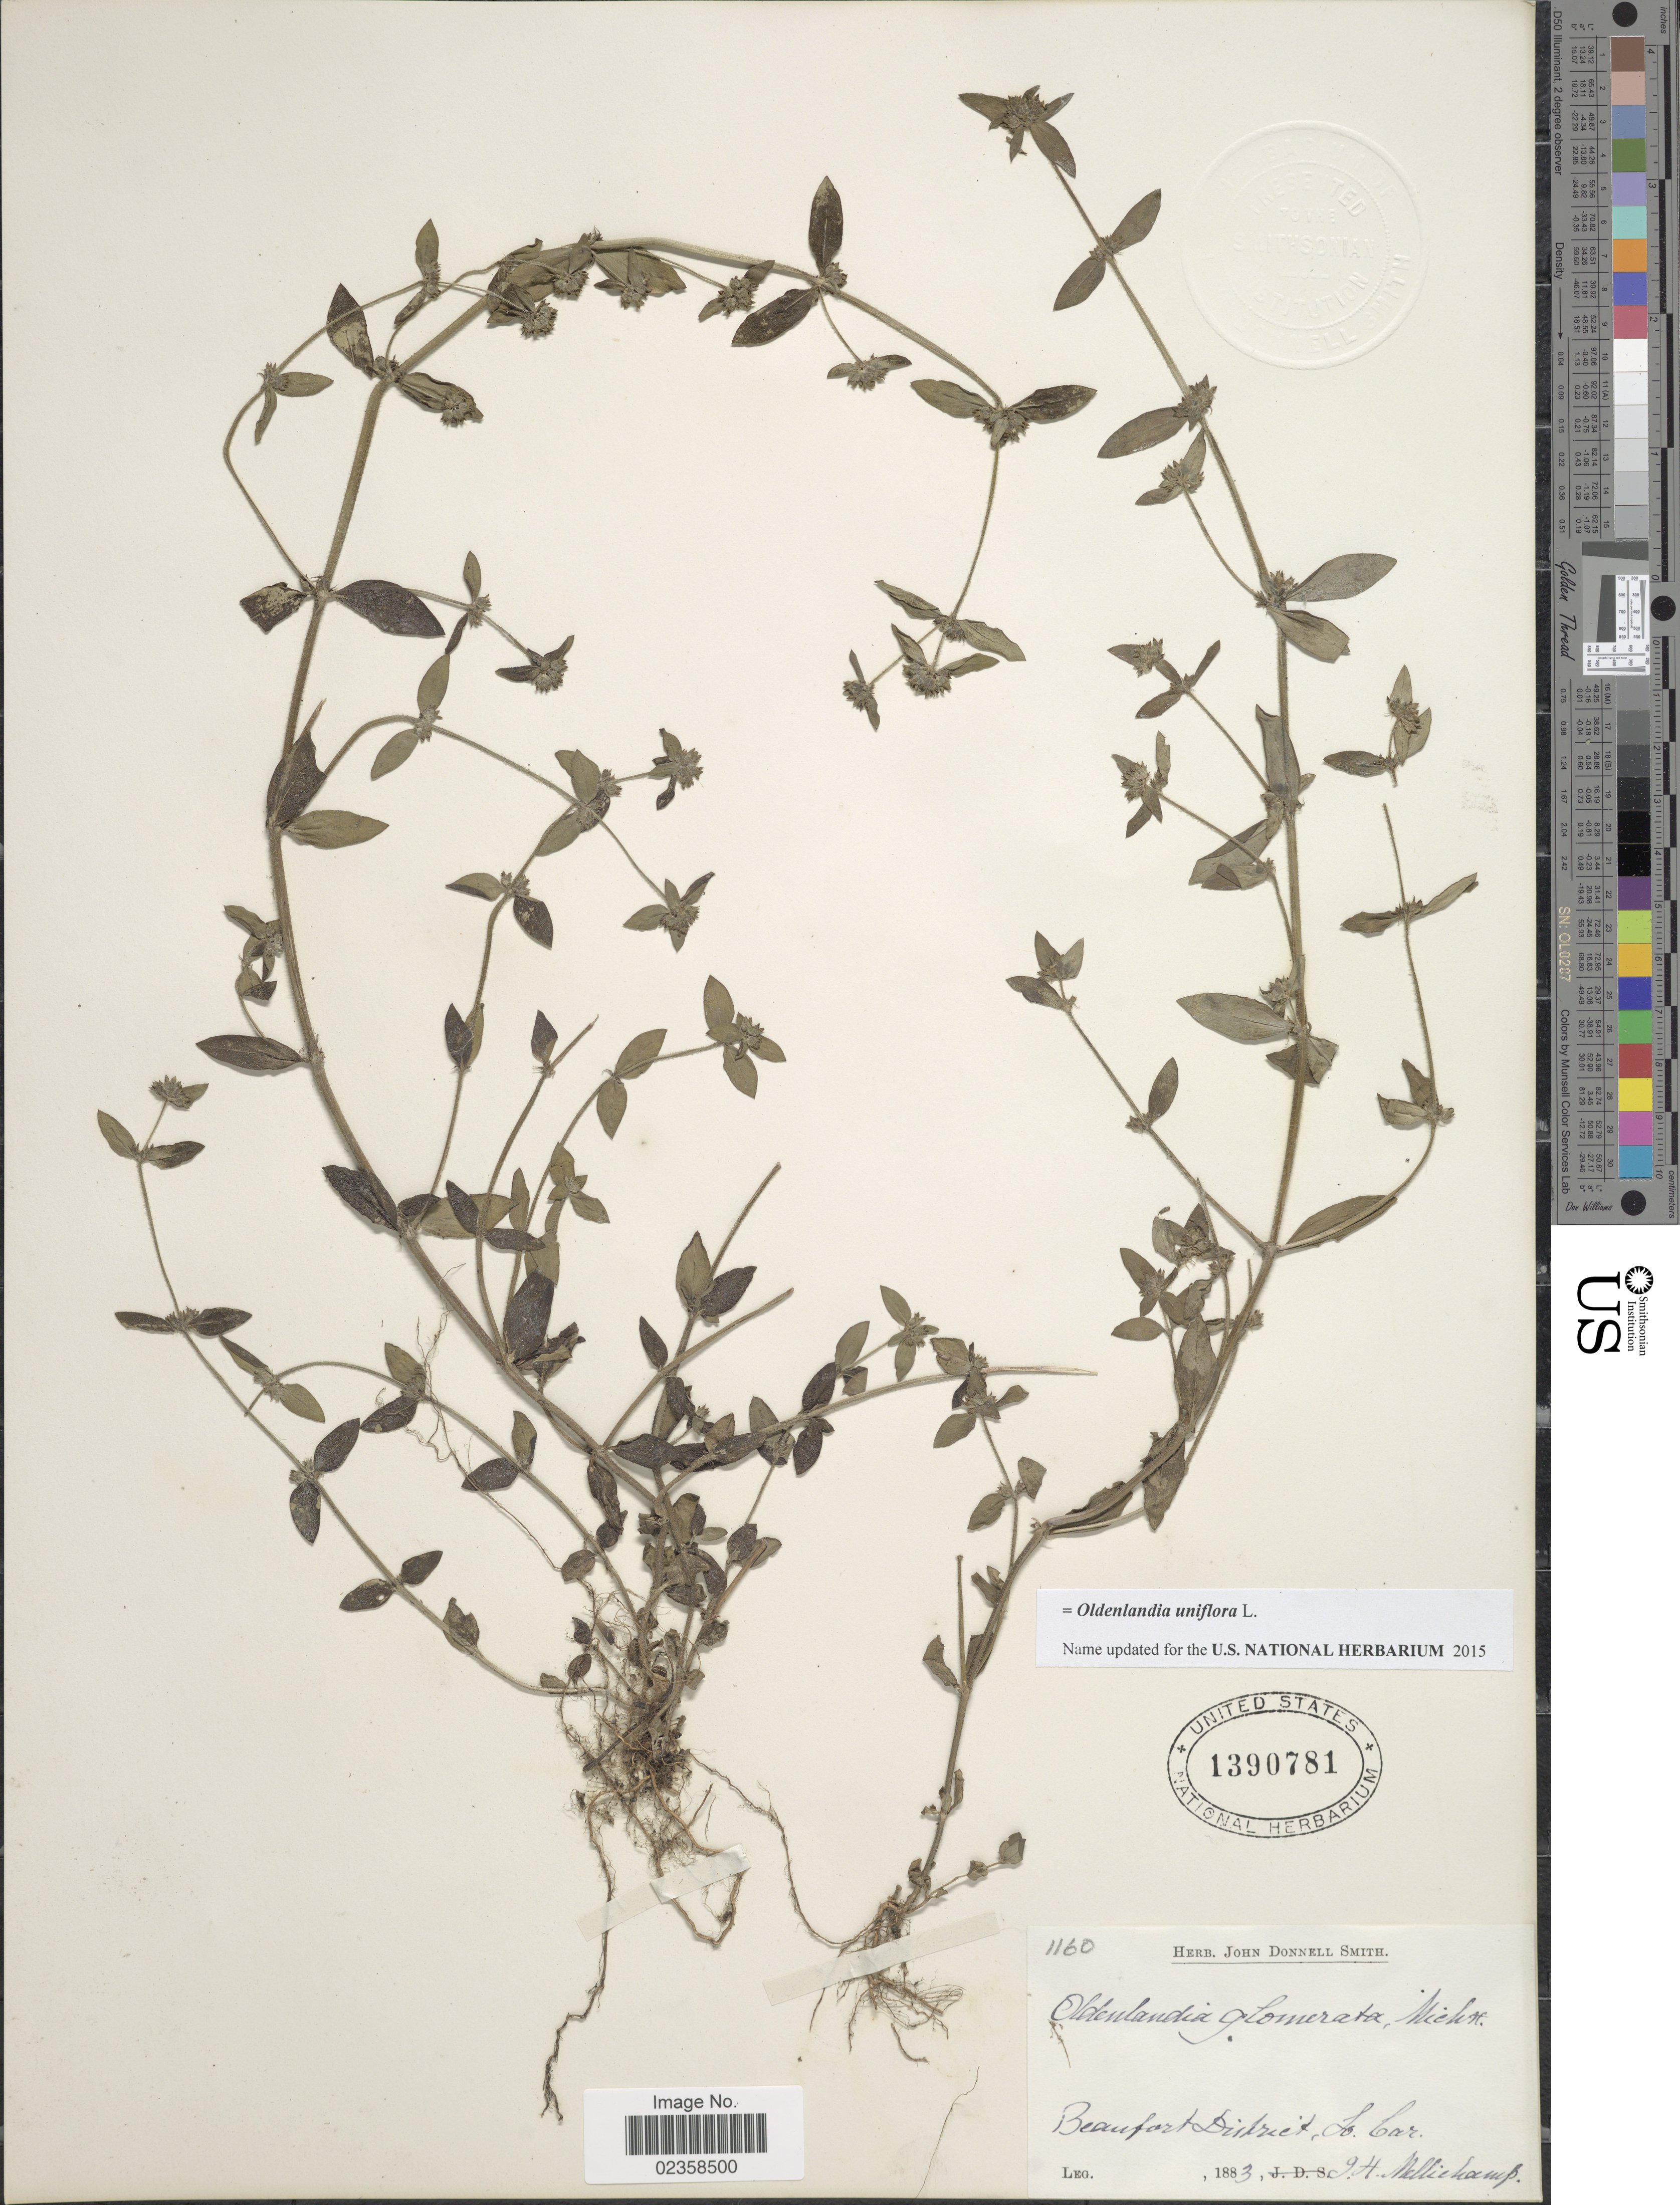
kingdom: Plantae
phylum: Tracheophyta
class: Magnoliopsida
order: Gentianales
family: Rubiaceae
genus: Oldenlandia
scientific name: Oldenlandia uniflora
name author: L.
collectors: J. H. Mellichamp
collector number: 1160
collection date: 1883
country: United States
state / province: South Carolina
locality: Beaufort District, So. Car.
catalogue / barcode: US 1390781